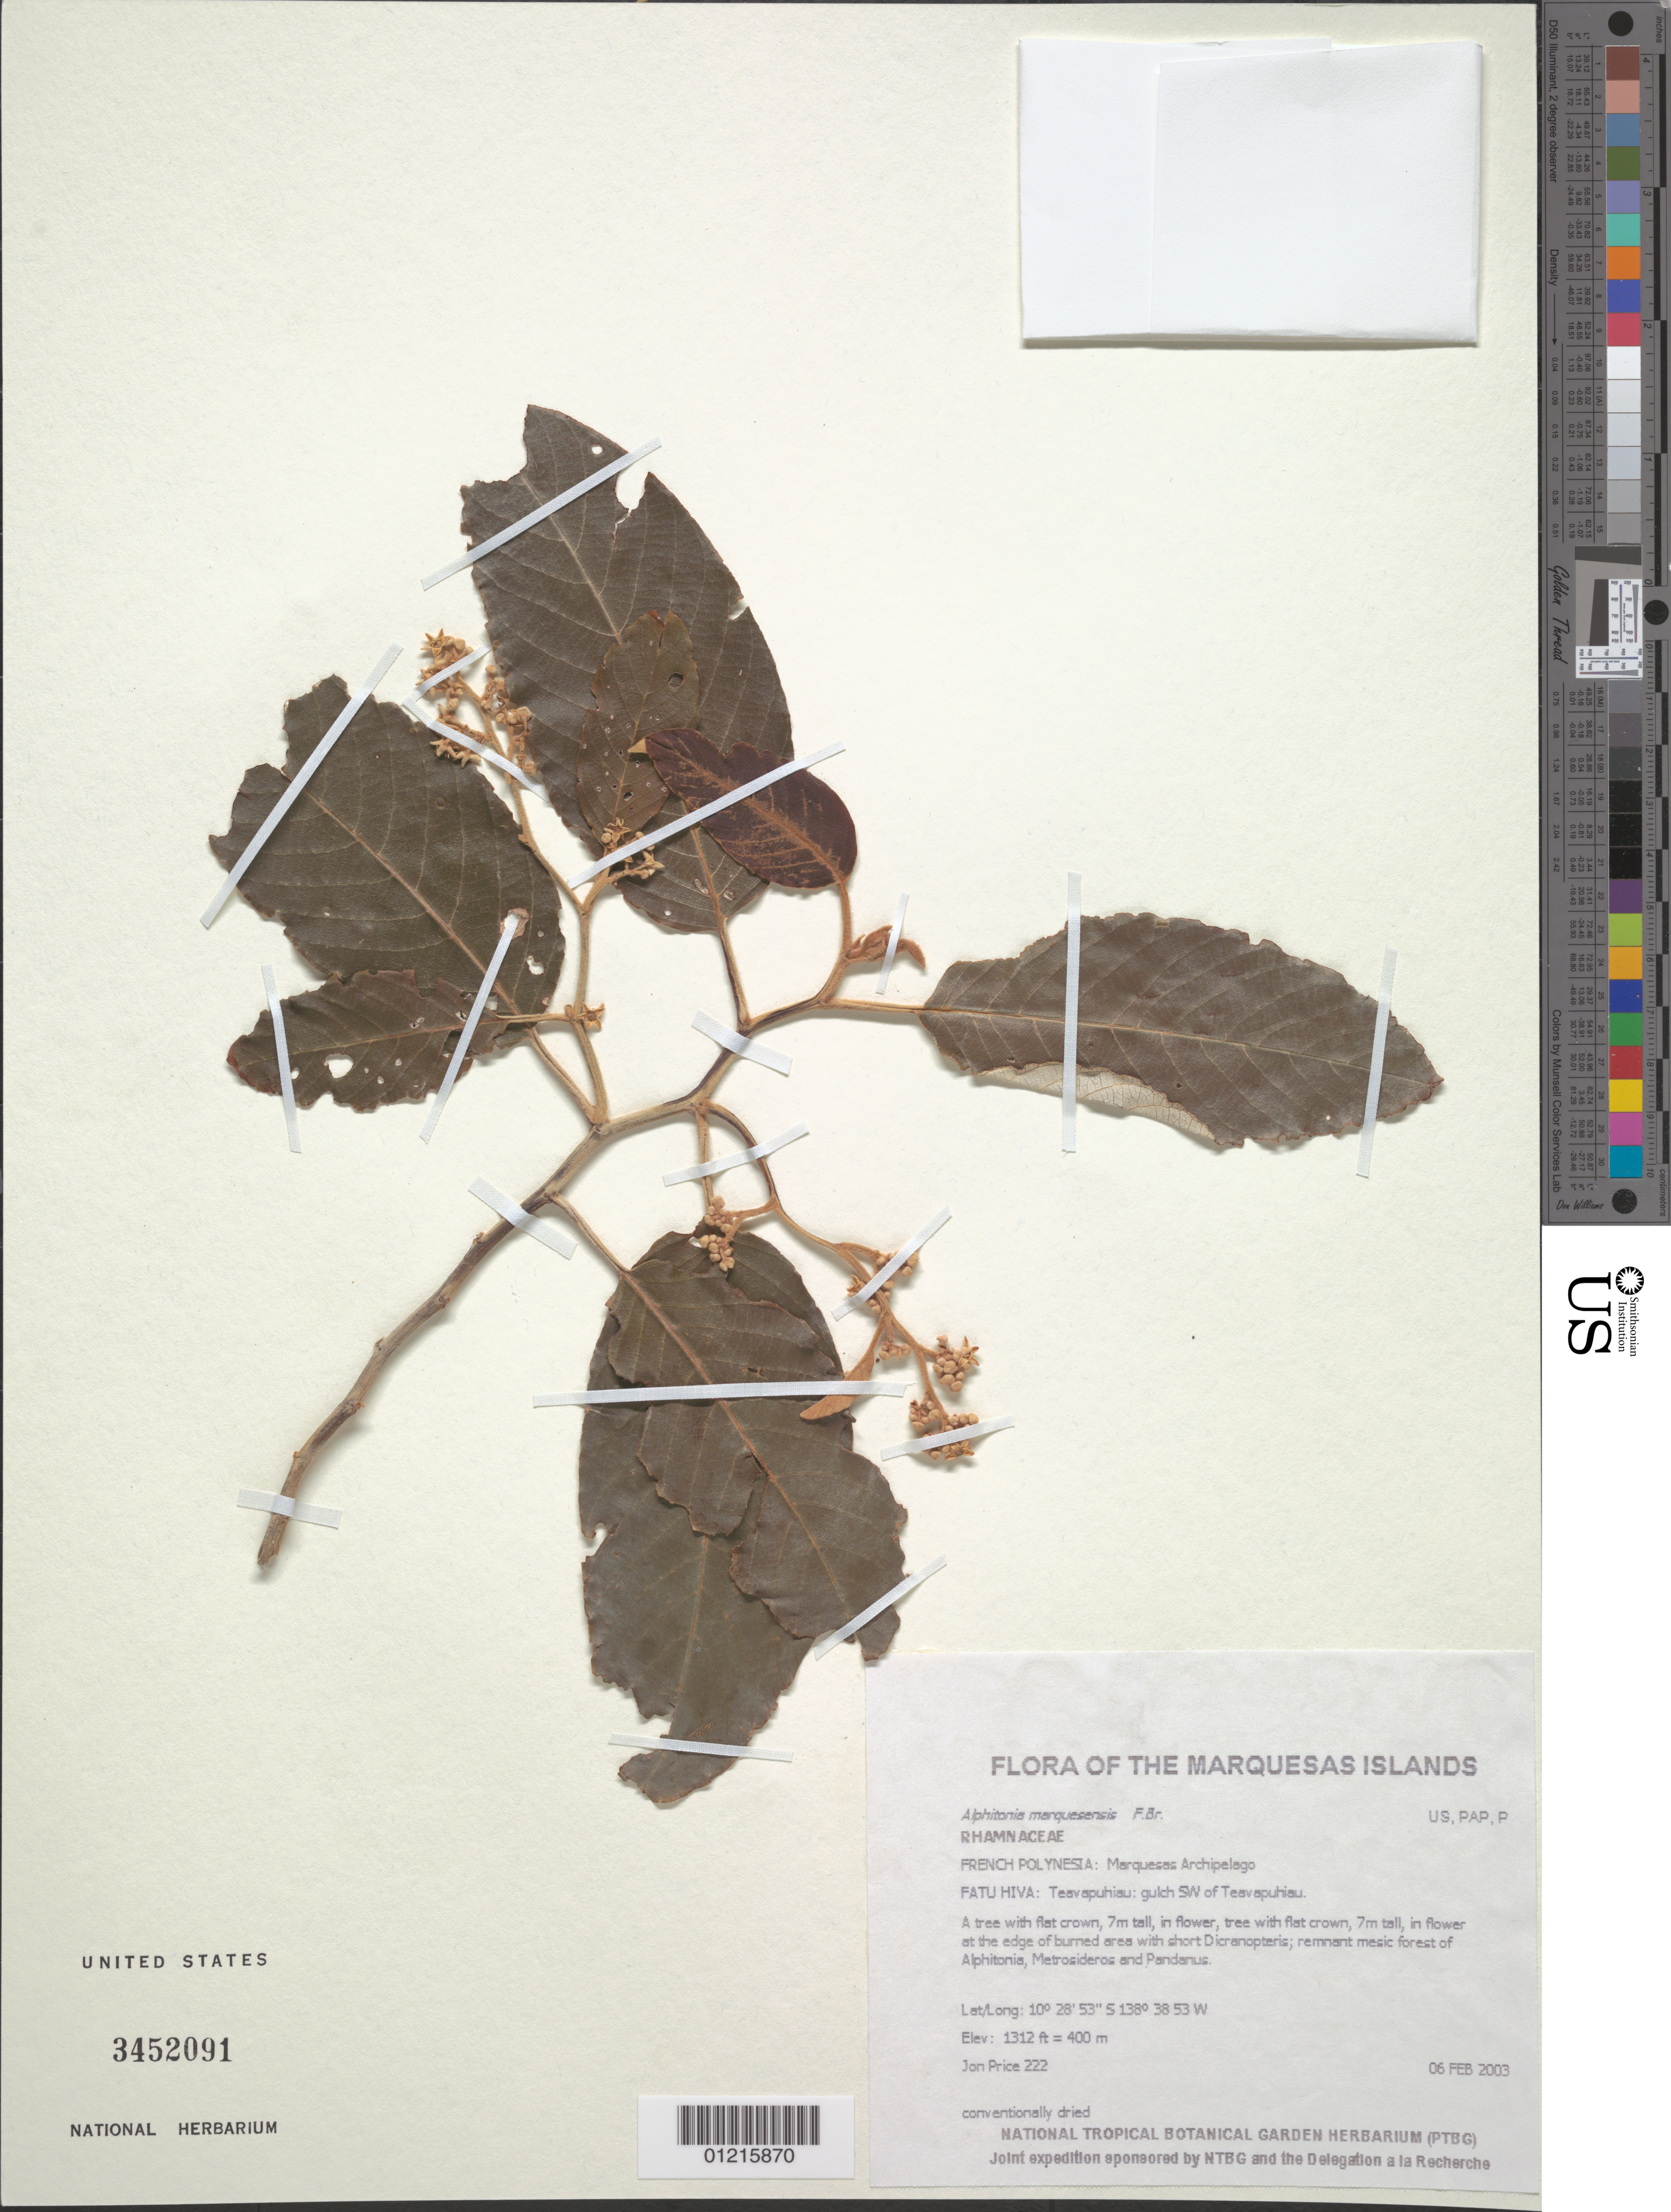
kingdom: Plantae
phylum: Tracheophyta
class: Magnoliopsida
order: Rosales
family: Rhamnaceae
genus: Alphitonia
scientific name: Alphitonia marquesensis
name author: F. Br.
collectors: J. Price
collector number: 222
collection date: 2003-02-06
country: French Polynesia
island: Fatu Hiva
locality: Teavapuhiau: gulch SW of Teavapuhiau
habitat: At the edge of burned area; remnant mesic forest of Alphitonia, Metrosideros and Pandanus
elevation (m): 400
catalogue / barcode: US 3452091